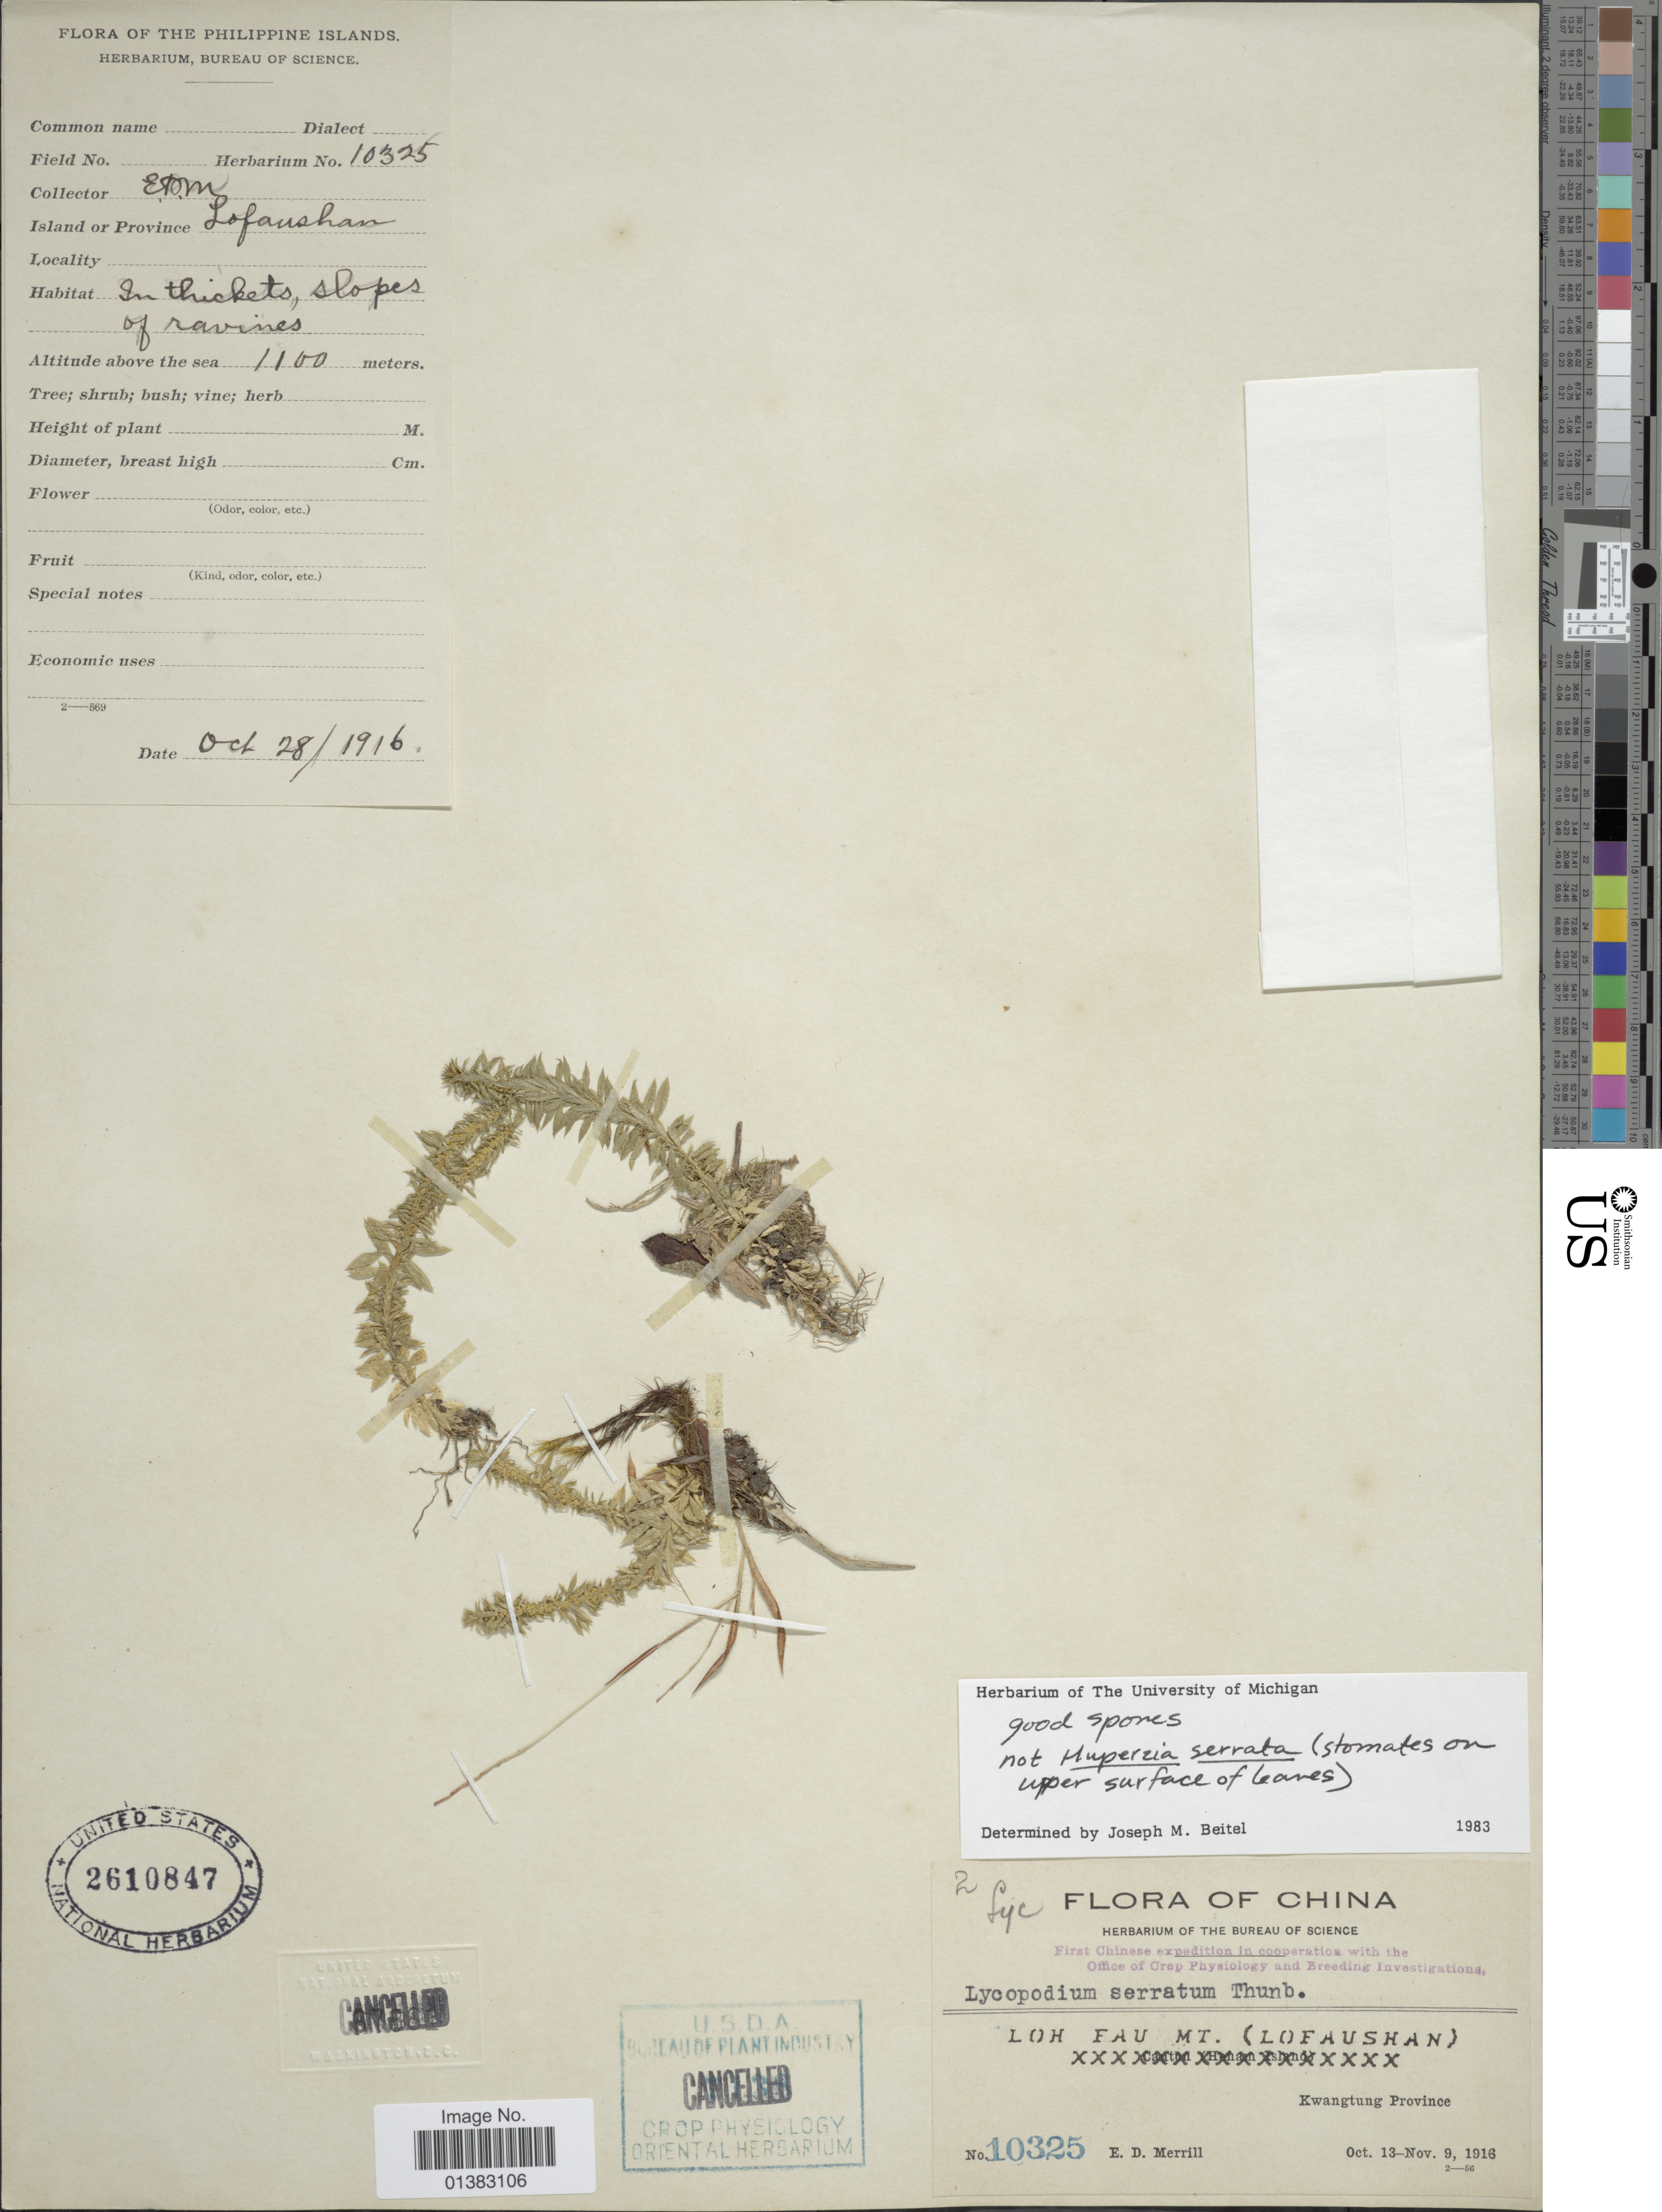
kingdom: Plantae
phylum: Tracheophyta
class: Lycopodiopsida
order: Lycopodiales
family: Lycopodiaceae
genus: Huperzia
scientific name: Huperzia sp.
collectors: E. D. Merrill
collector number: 10325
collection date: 1916-10-13/1916-11-09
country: China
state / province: Guangdong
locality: Loh Fau Mt. (Lofaushan), Kwangtung Province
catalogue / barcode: US 2610847